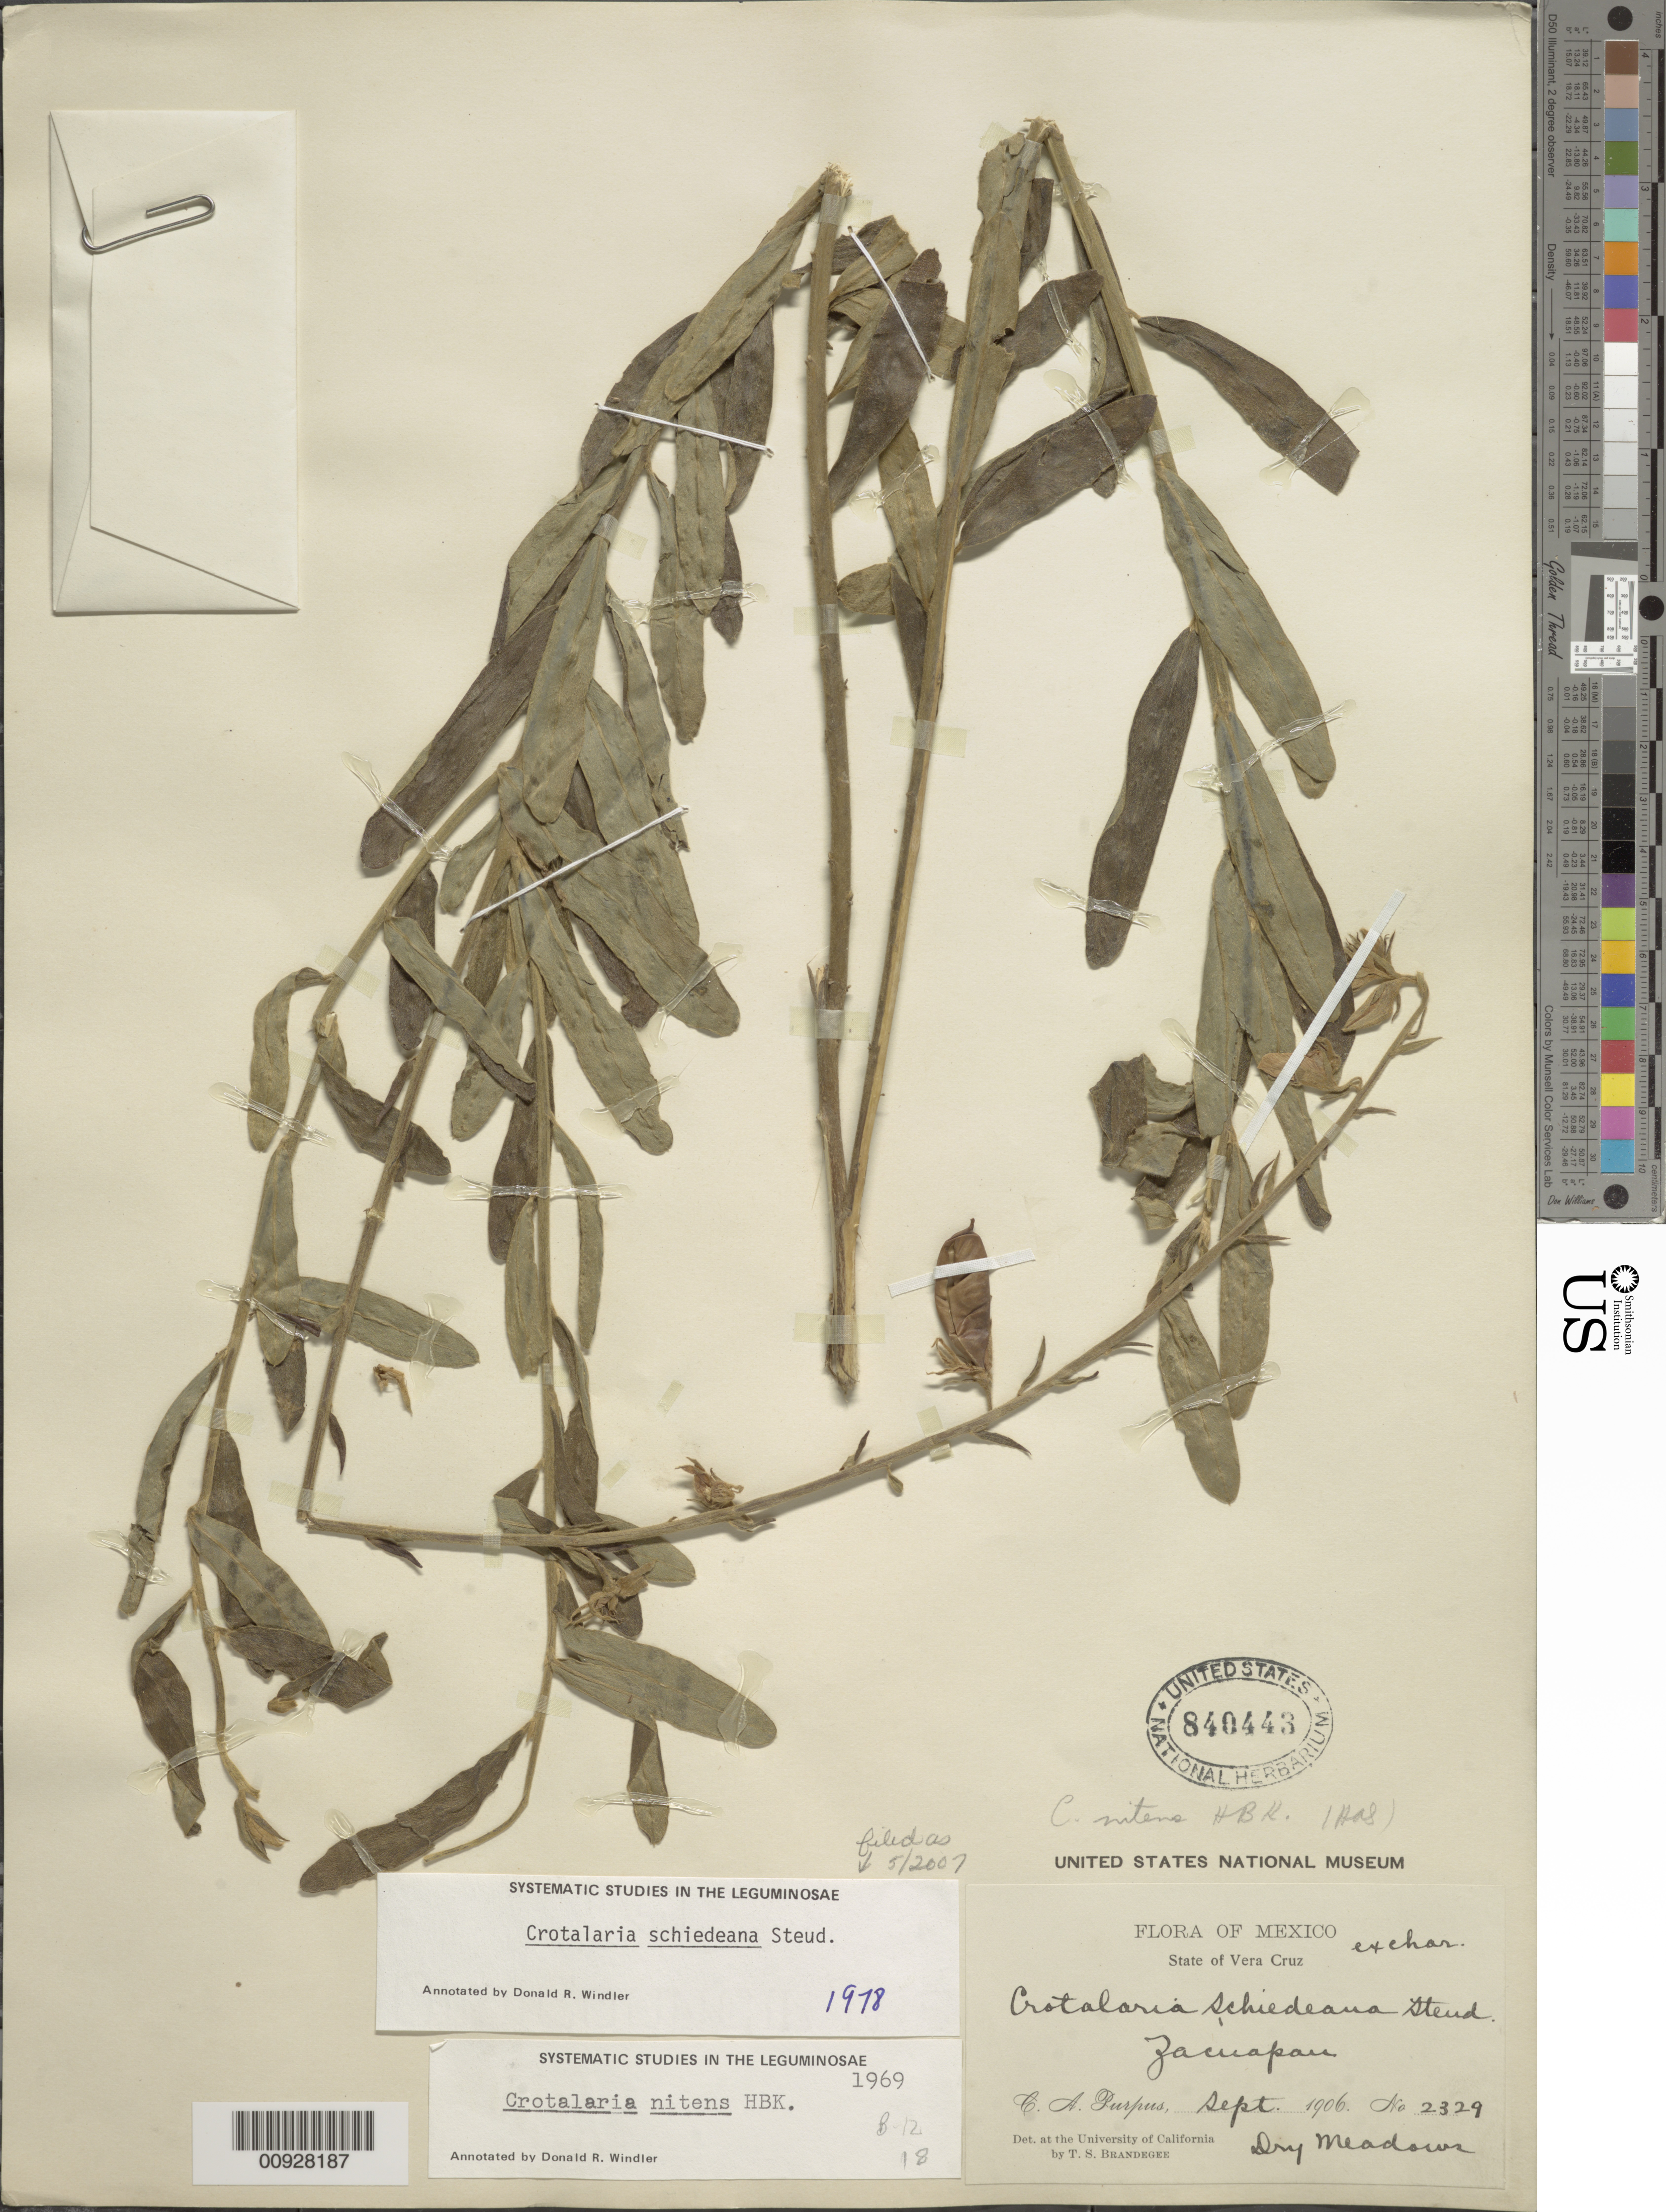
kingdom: Plantae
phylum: Tracheophyta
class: Magnoliopsida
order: Fabales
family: Fabaceae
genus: Crotalaria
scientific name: Crotalaria schiedeana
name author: Steud.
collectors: C. A. Purpus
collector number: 2329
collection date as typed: Sep 1906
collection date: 1906-09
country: Mexico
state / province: Veracruz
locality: Zacuapan, State of Veracruz.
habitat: Dry meadows.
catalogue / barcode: US 840443